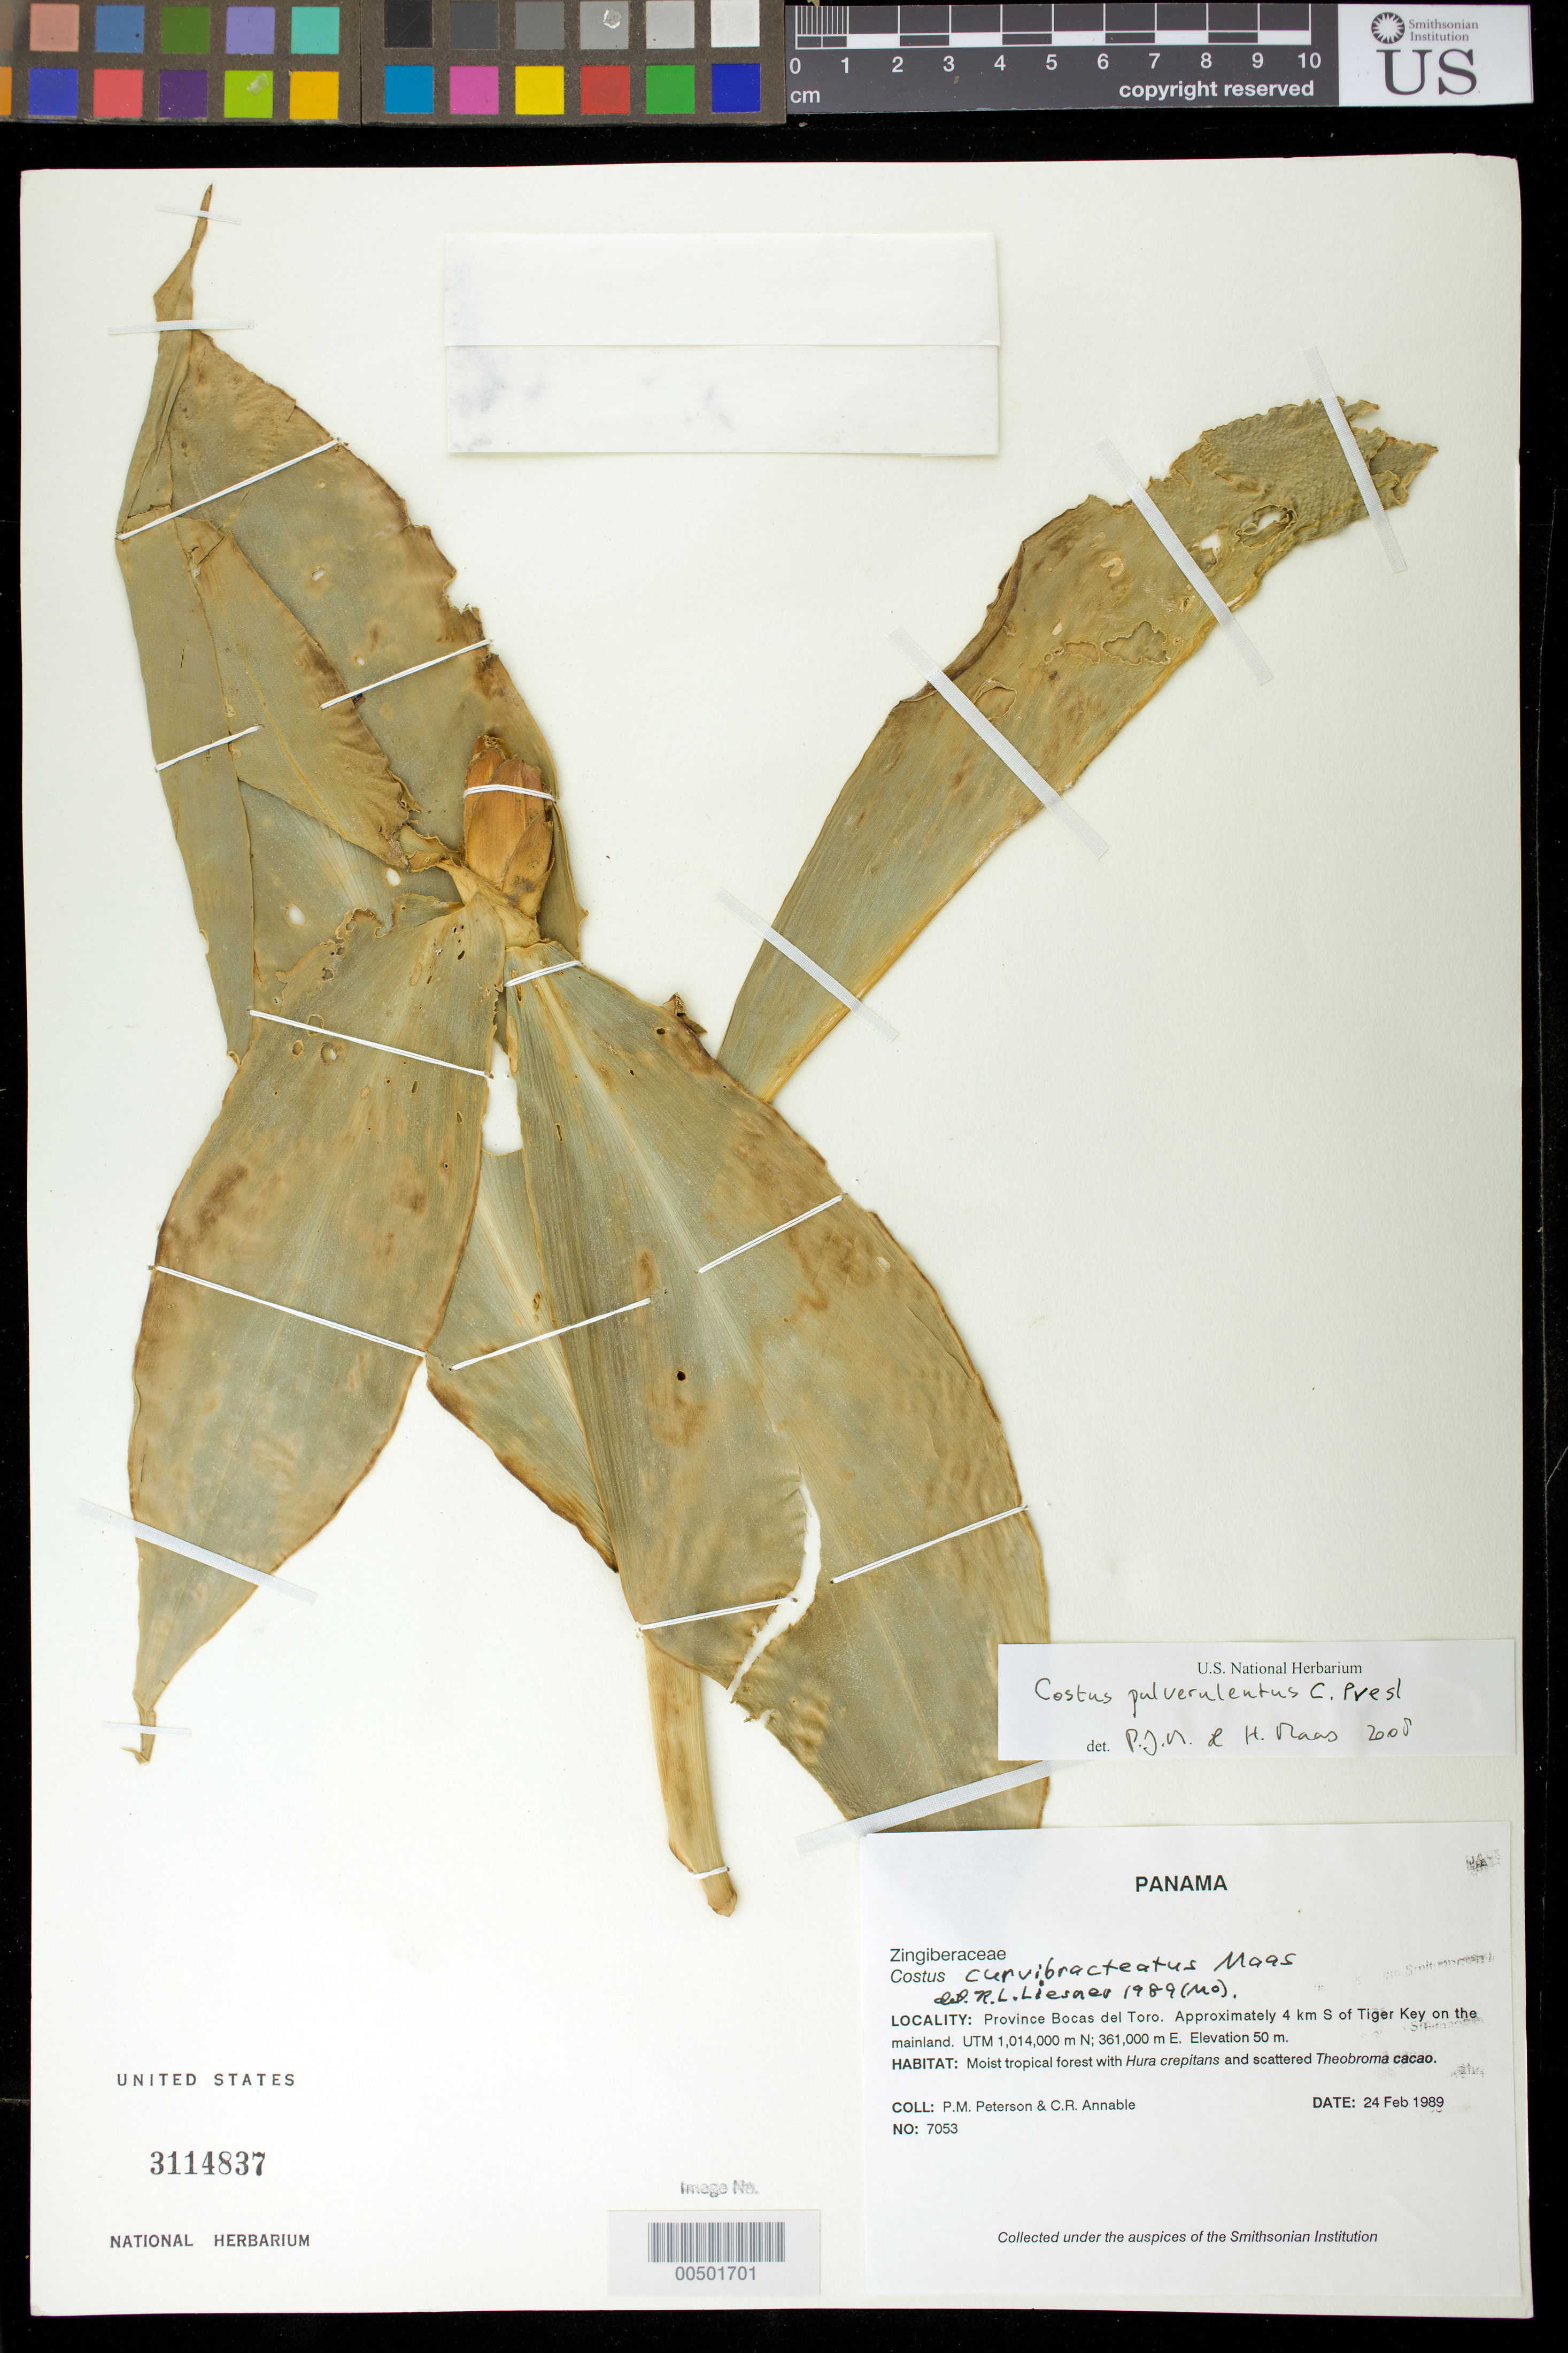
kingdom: Plantae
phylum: Tracheophyta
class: Liliopsida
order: Zingiberales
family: Costaceae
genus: Costus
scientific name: Costus curvibracteatus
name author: Maas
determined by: Liesner, R. L.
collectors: P. M. Peterson & C. R. Annable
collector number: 07053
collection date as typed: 24 Feb 1989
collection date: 1989-02-24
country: Panama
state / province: Bocas del Toro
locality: Approximately 4 km S of Tiger Key on the mainland.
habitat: Moist tropical forest with Hura crepitans and scattered Theobroma cacao.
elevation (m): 50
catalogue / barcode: US 3114837